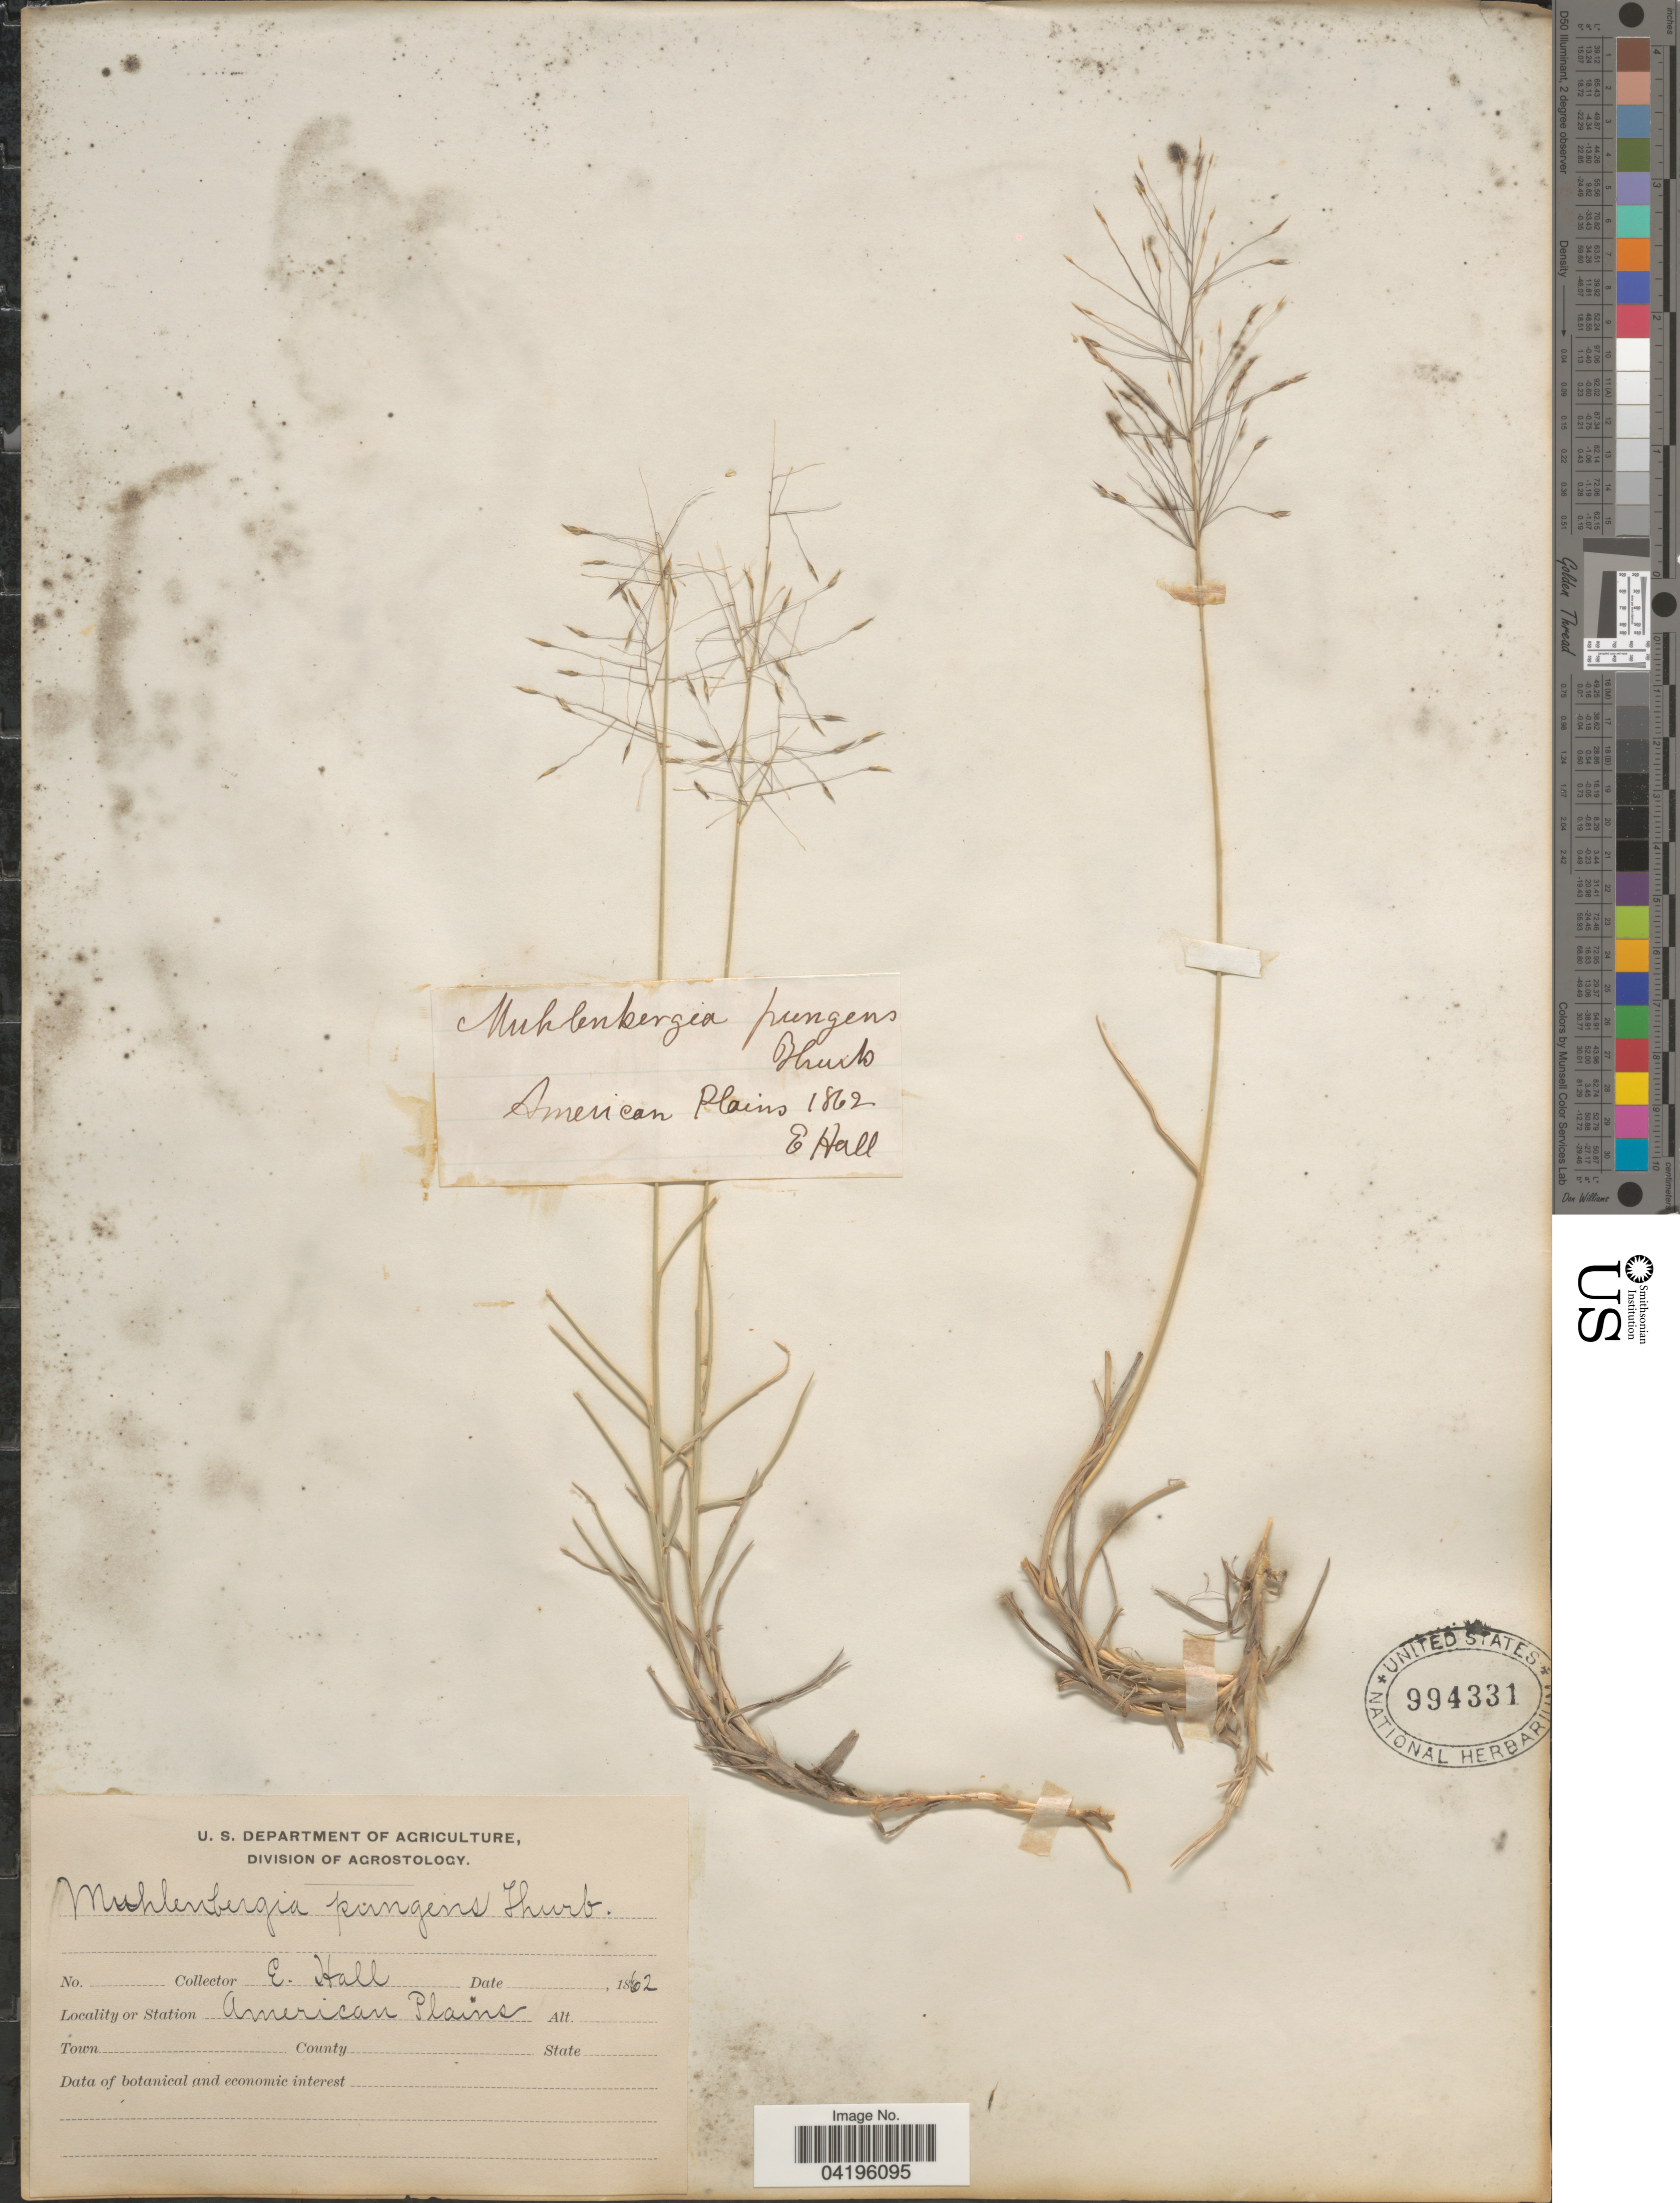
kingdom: Plantae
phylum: Tracheophyta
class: Liliopsida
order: Poales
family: Poaceae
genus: Muhlenbergia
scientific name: Muhlenbergia pungens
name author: Thurb. ex A. Gray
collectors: E. Hall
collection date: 1862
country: United States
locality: American Plains.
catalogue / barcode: US 994331